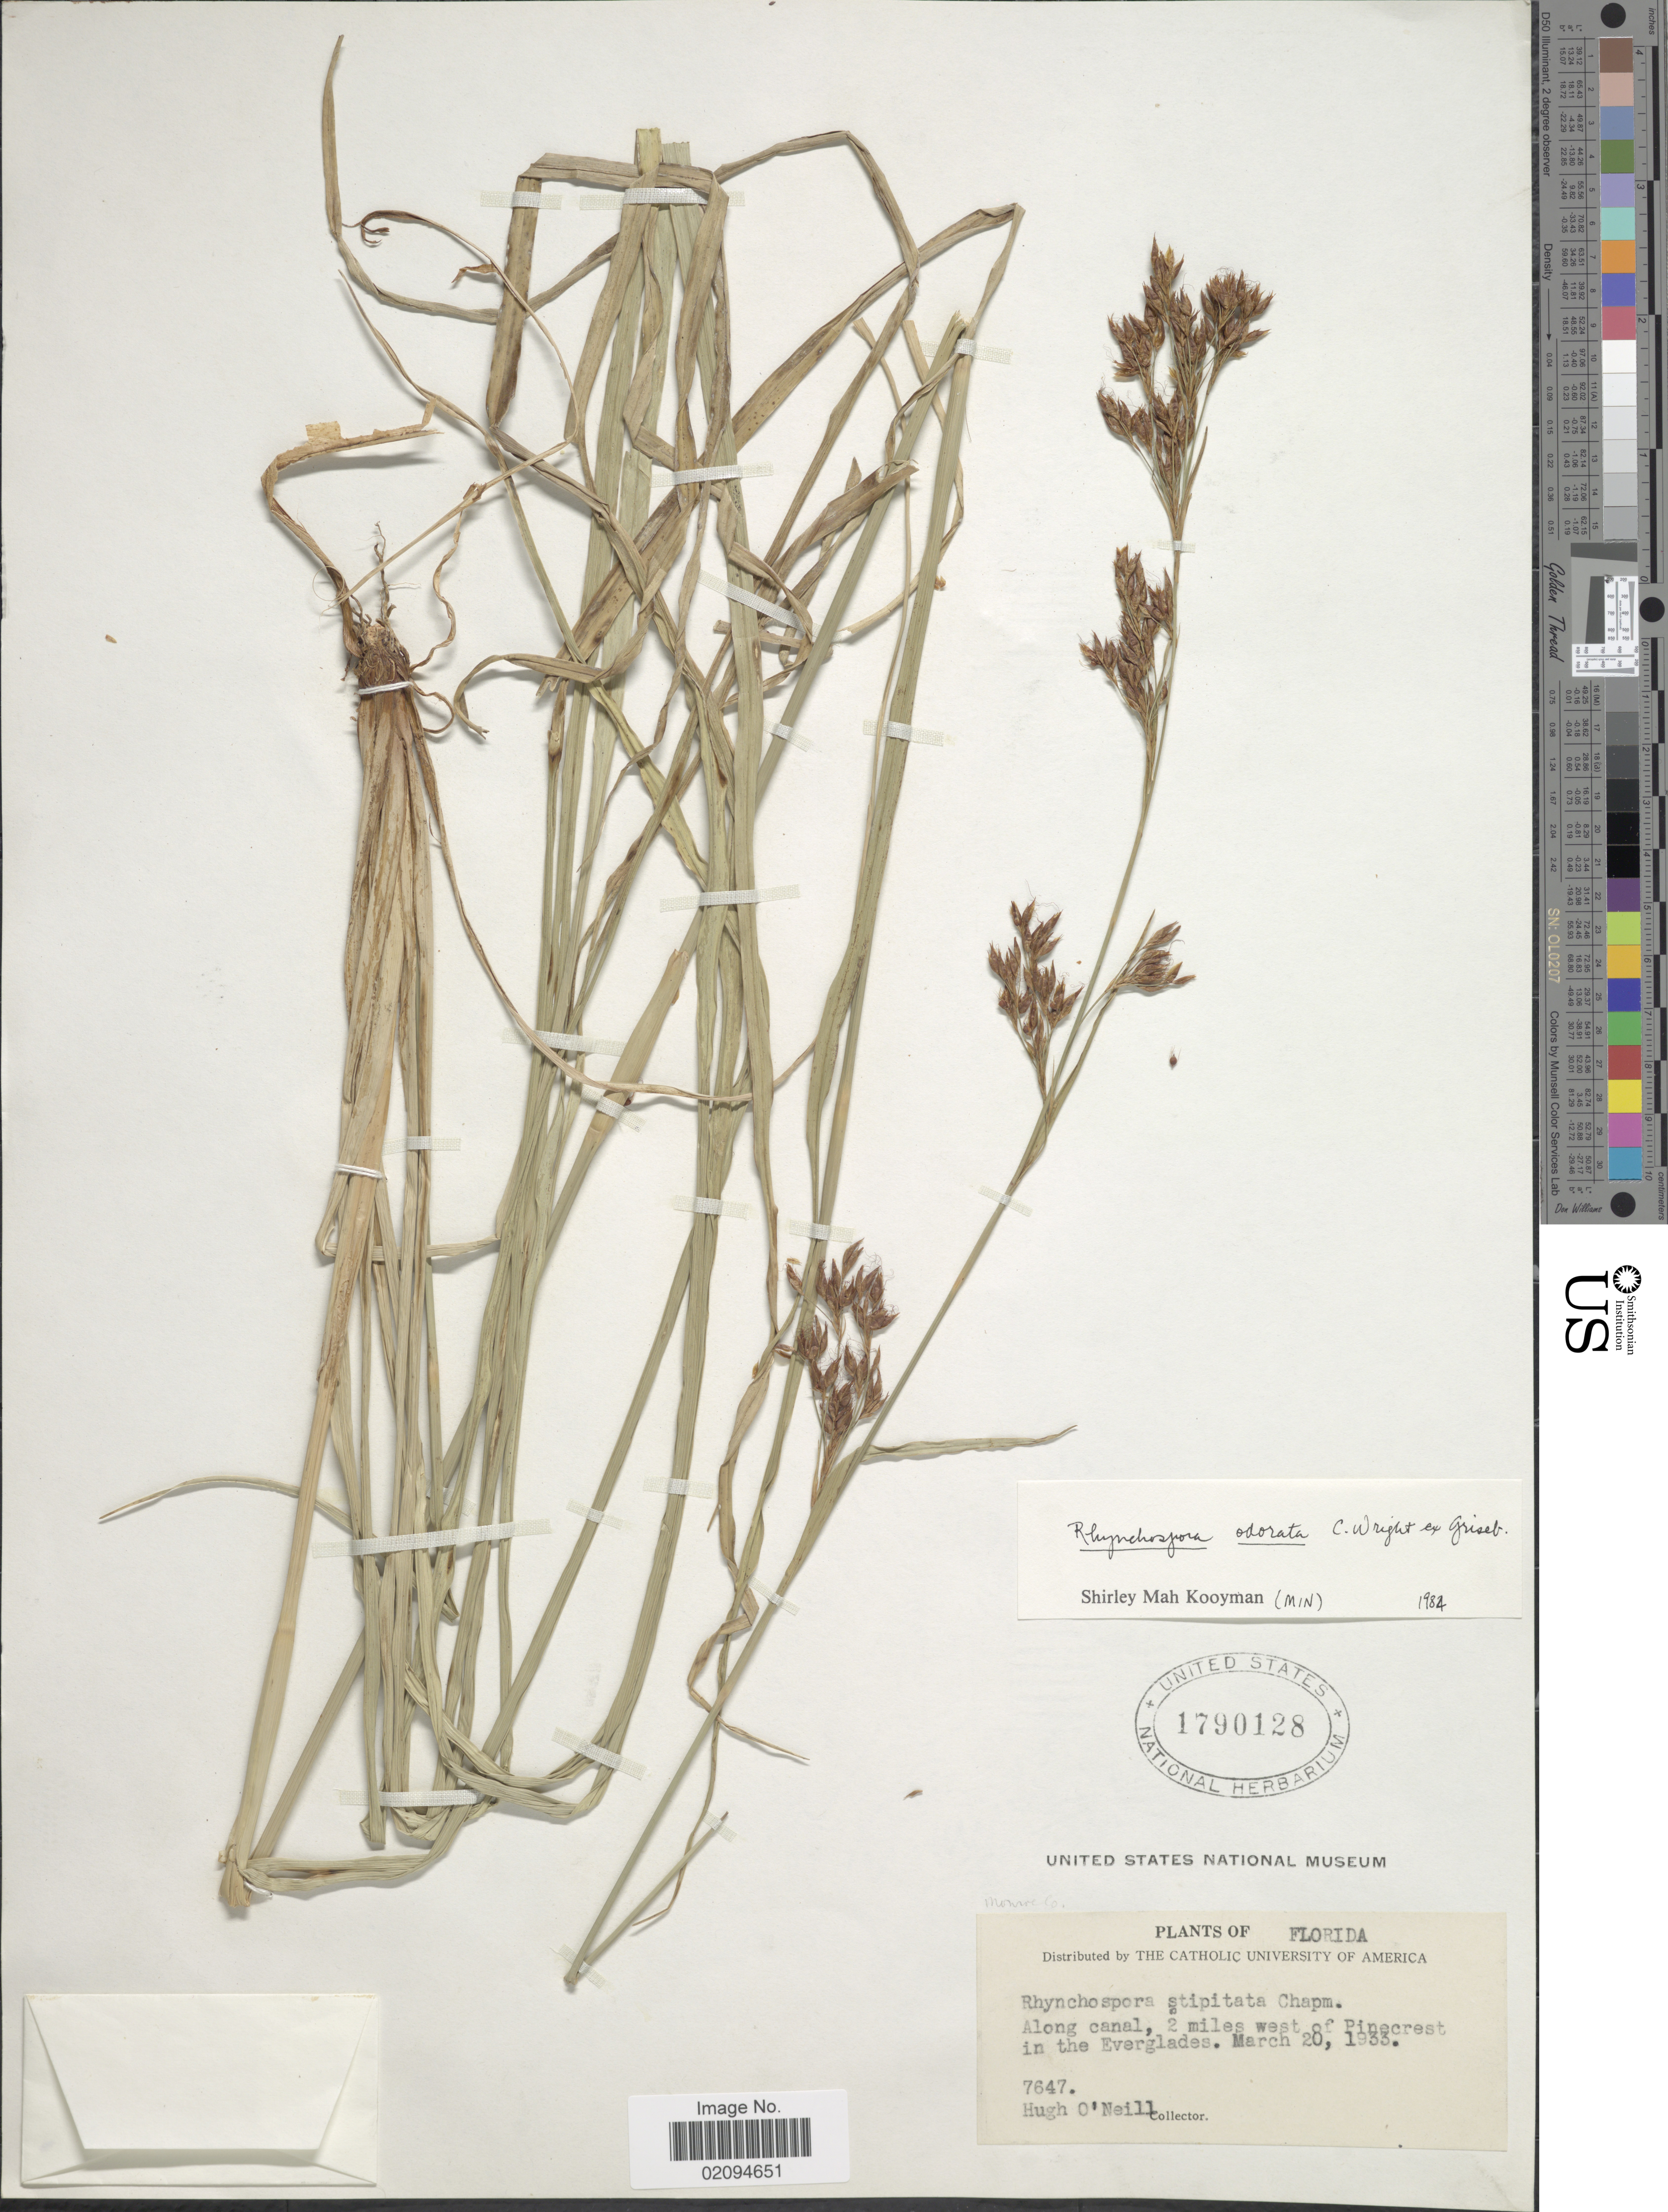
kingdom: Plantae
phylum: Tracheophyta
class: Liliopsida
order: Poales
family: Cyperaceae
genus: Rhynchospora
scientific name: Rhynchospora odorata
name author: C. Wright ex Griseb.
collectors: H. O'Neill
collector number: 7647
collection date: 1933-03-20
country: United States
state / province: Florida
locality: Along canal, 2 miles west of Pinecrest in the Everglades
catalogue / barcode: US 1790128